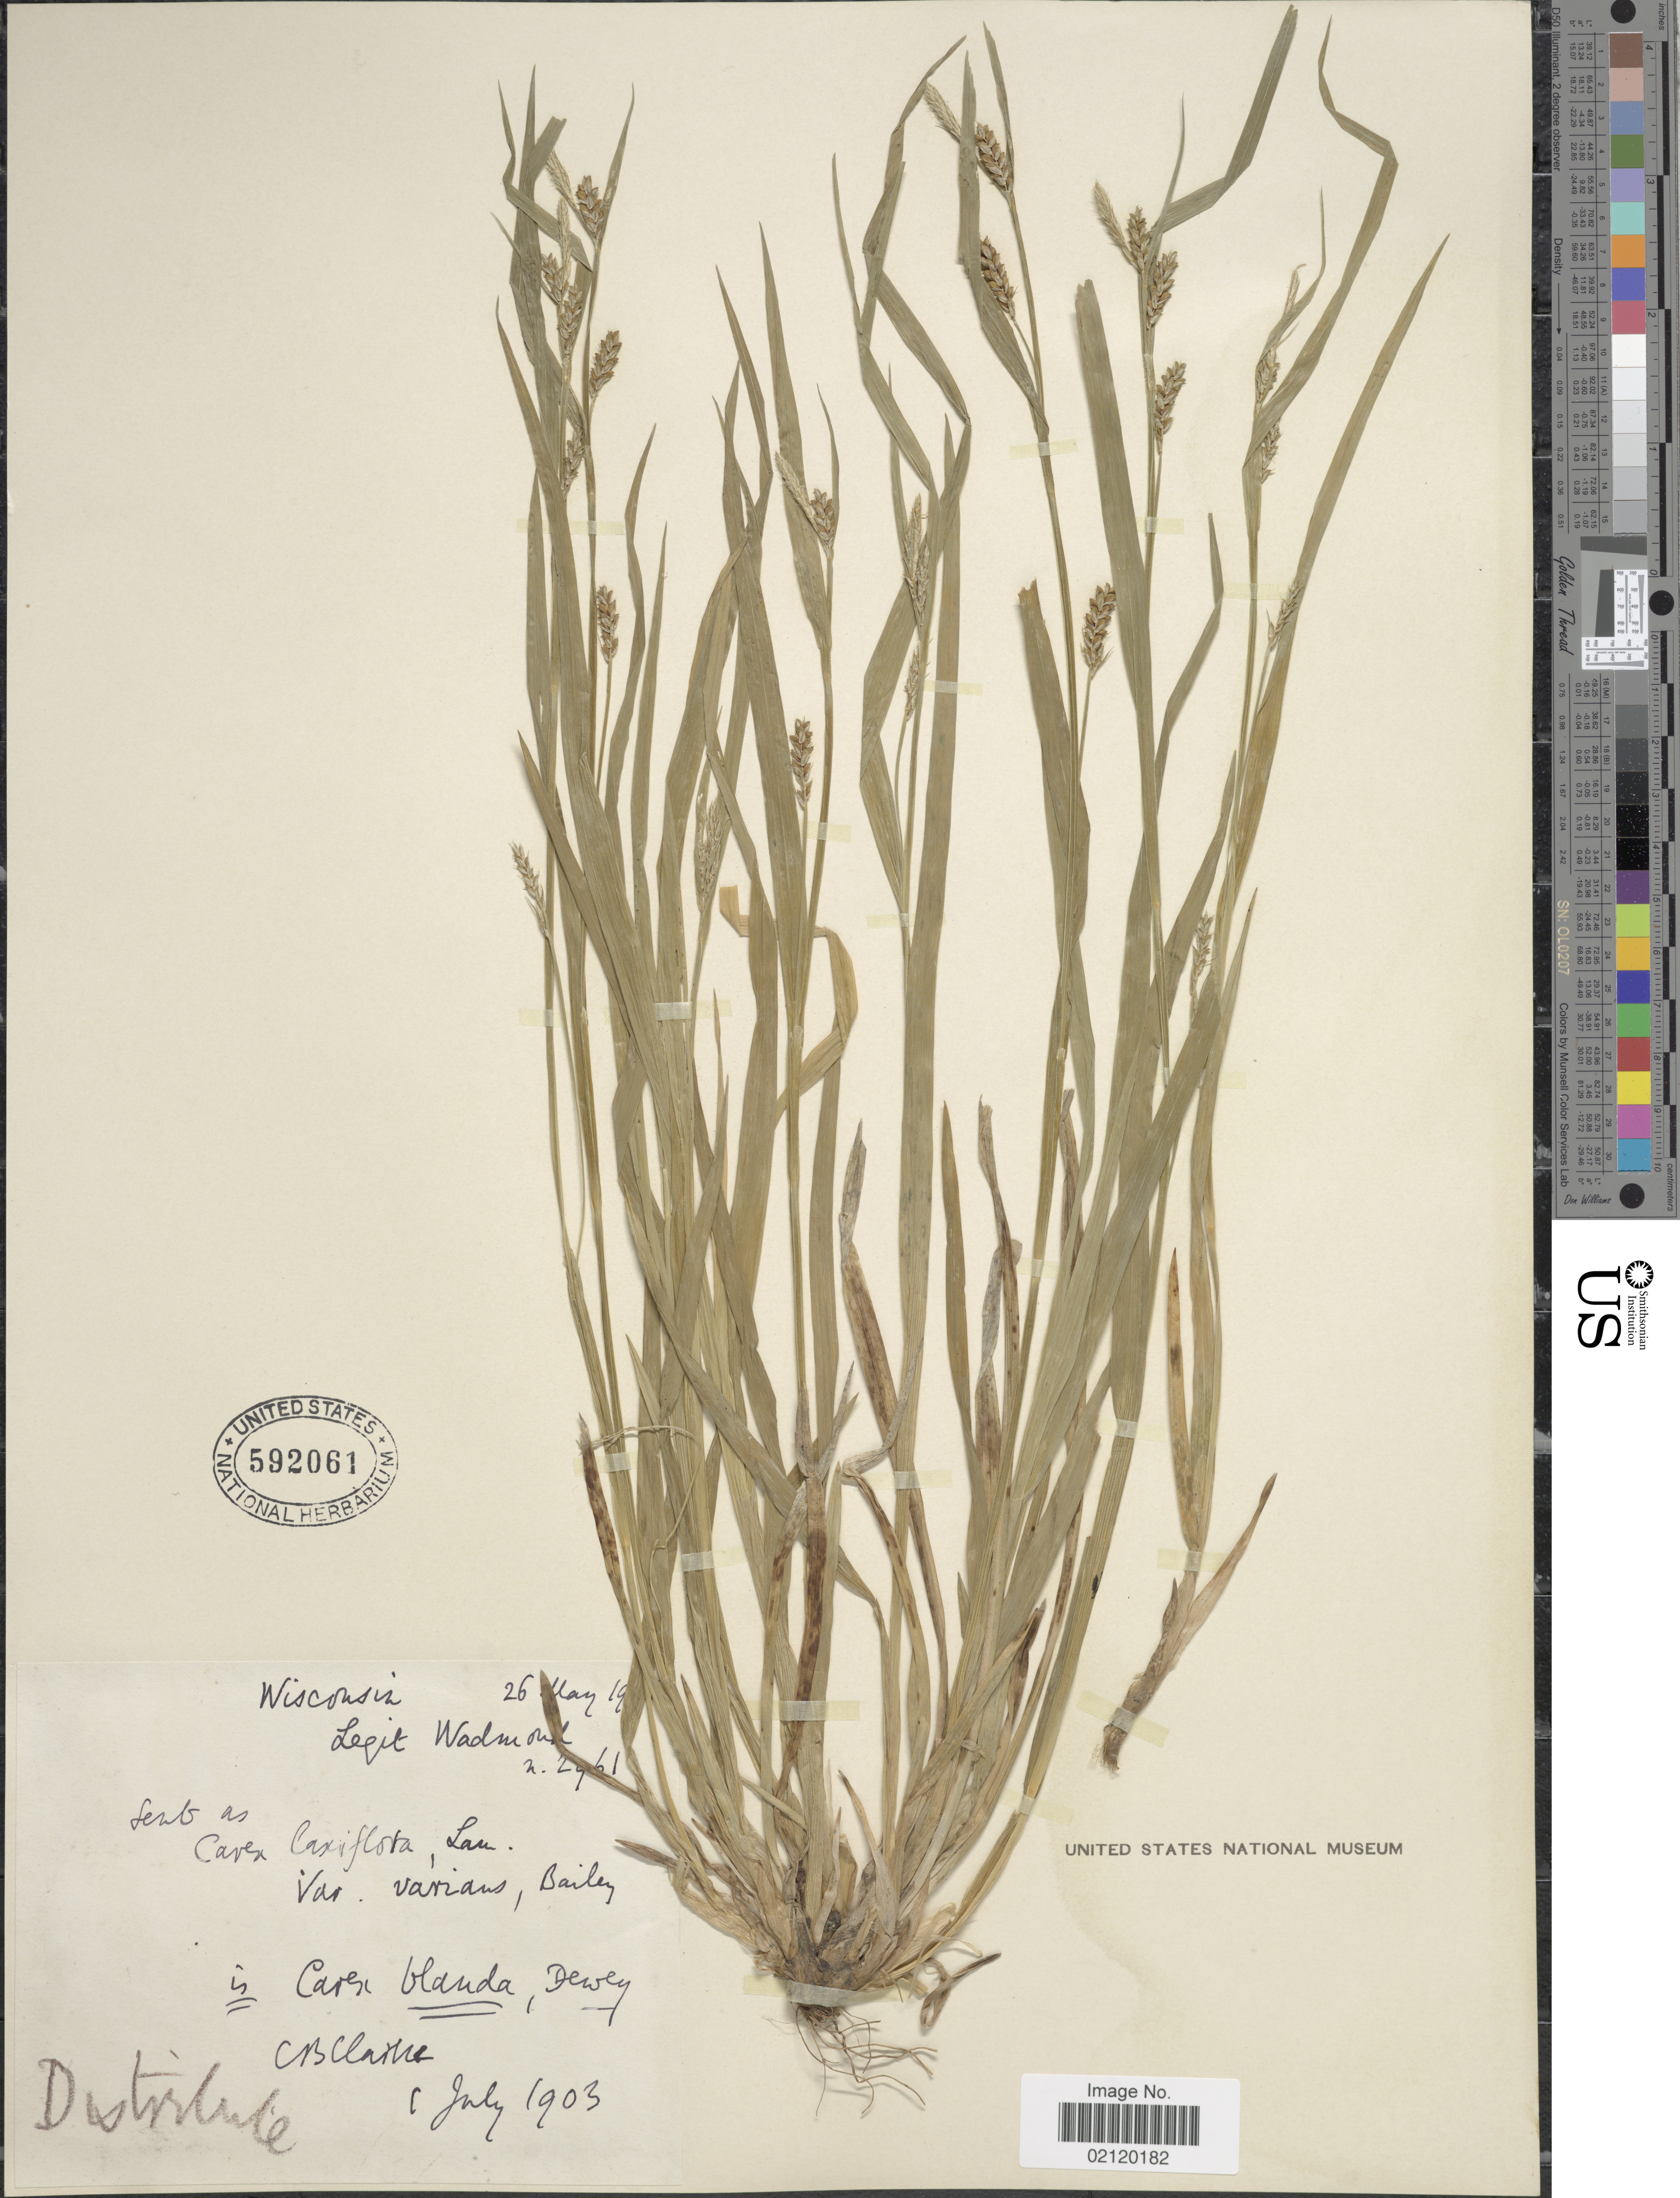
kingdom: Plantae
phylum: Tracheophyta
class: Liliopsida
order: Poales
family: Cyperaceae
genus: Carex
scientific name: Carex laxiflora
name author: Lam.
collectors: S. Wadmond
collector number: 2961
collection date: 1900-05-26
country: United States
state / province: Wisconsin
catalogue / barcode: US 292061